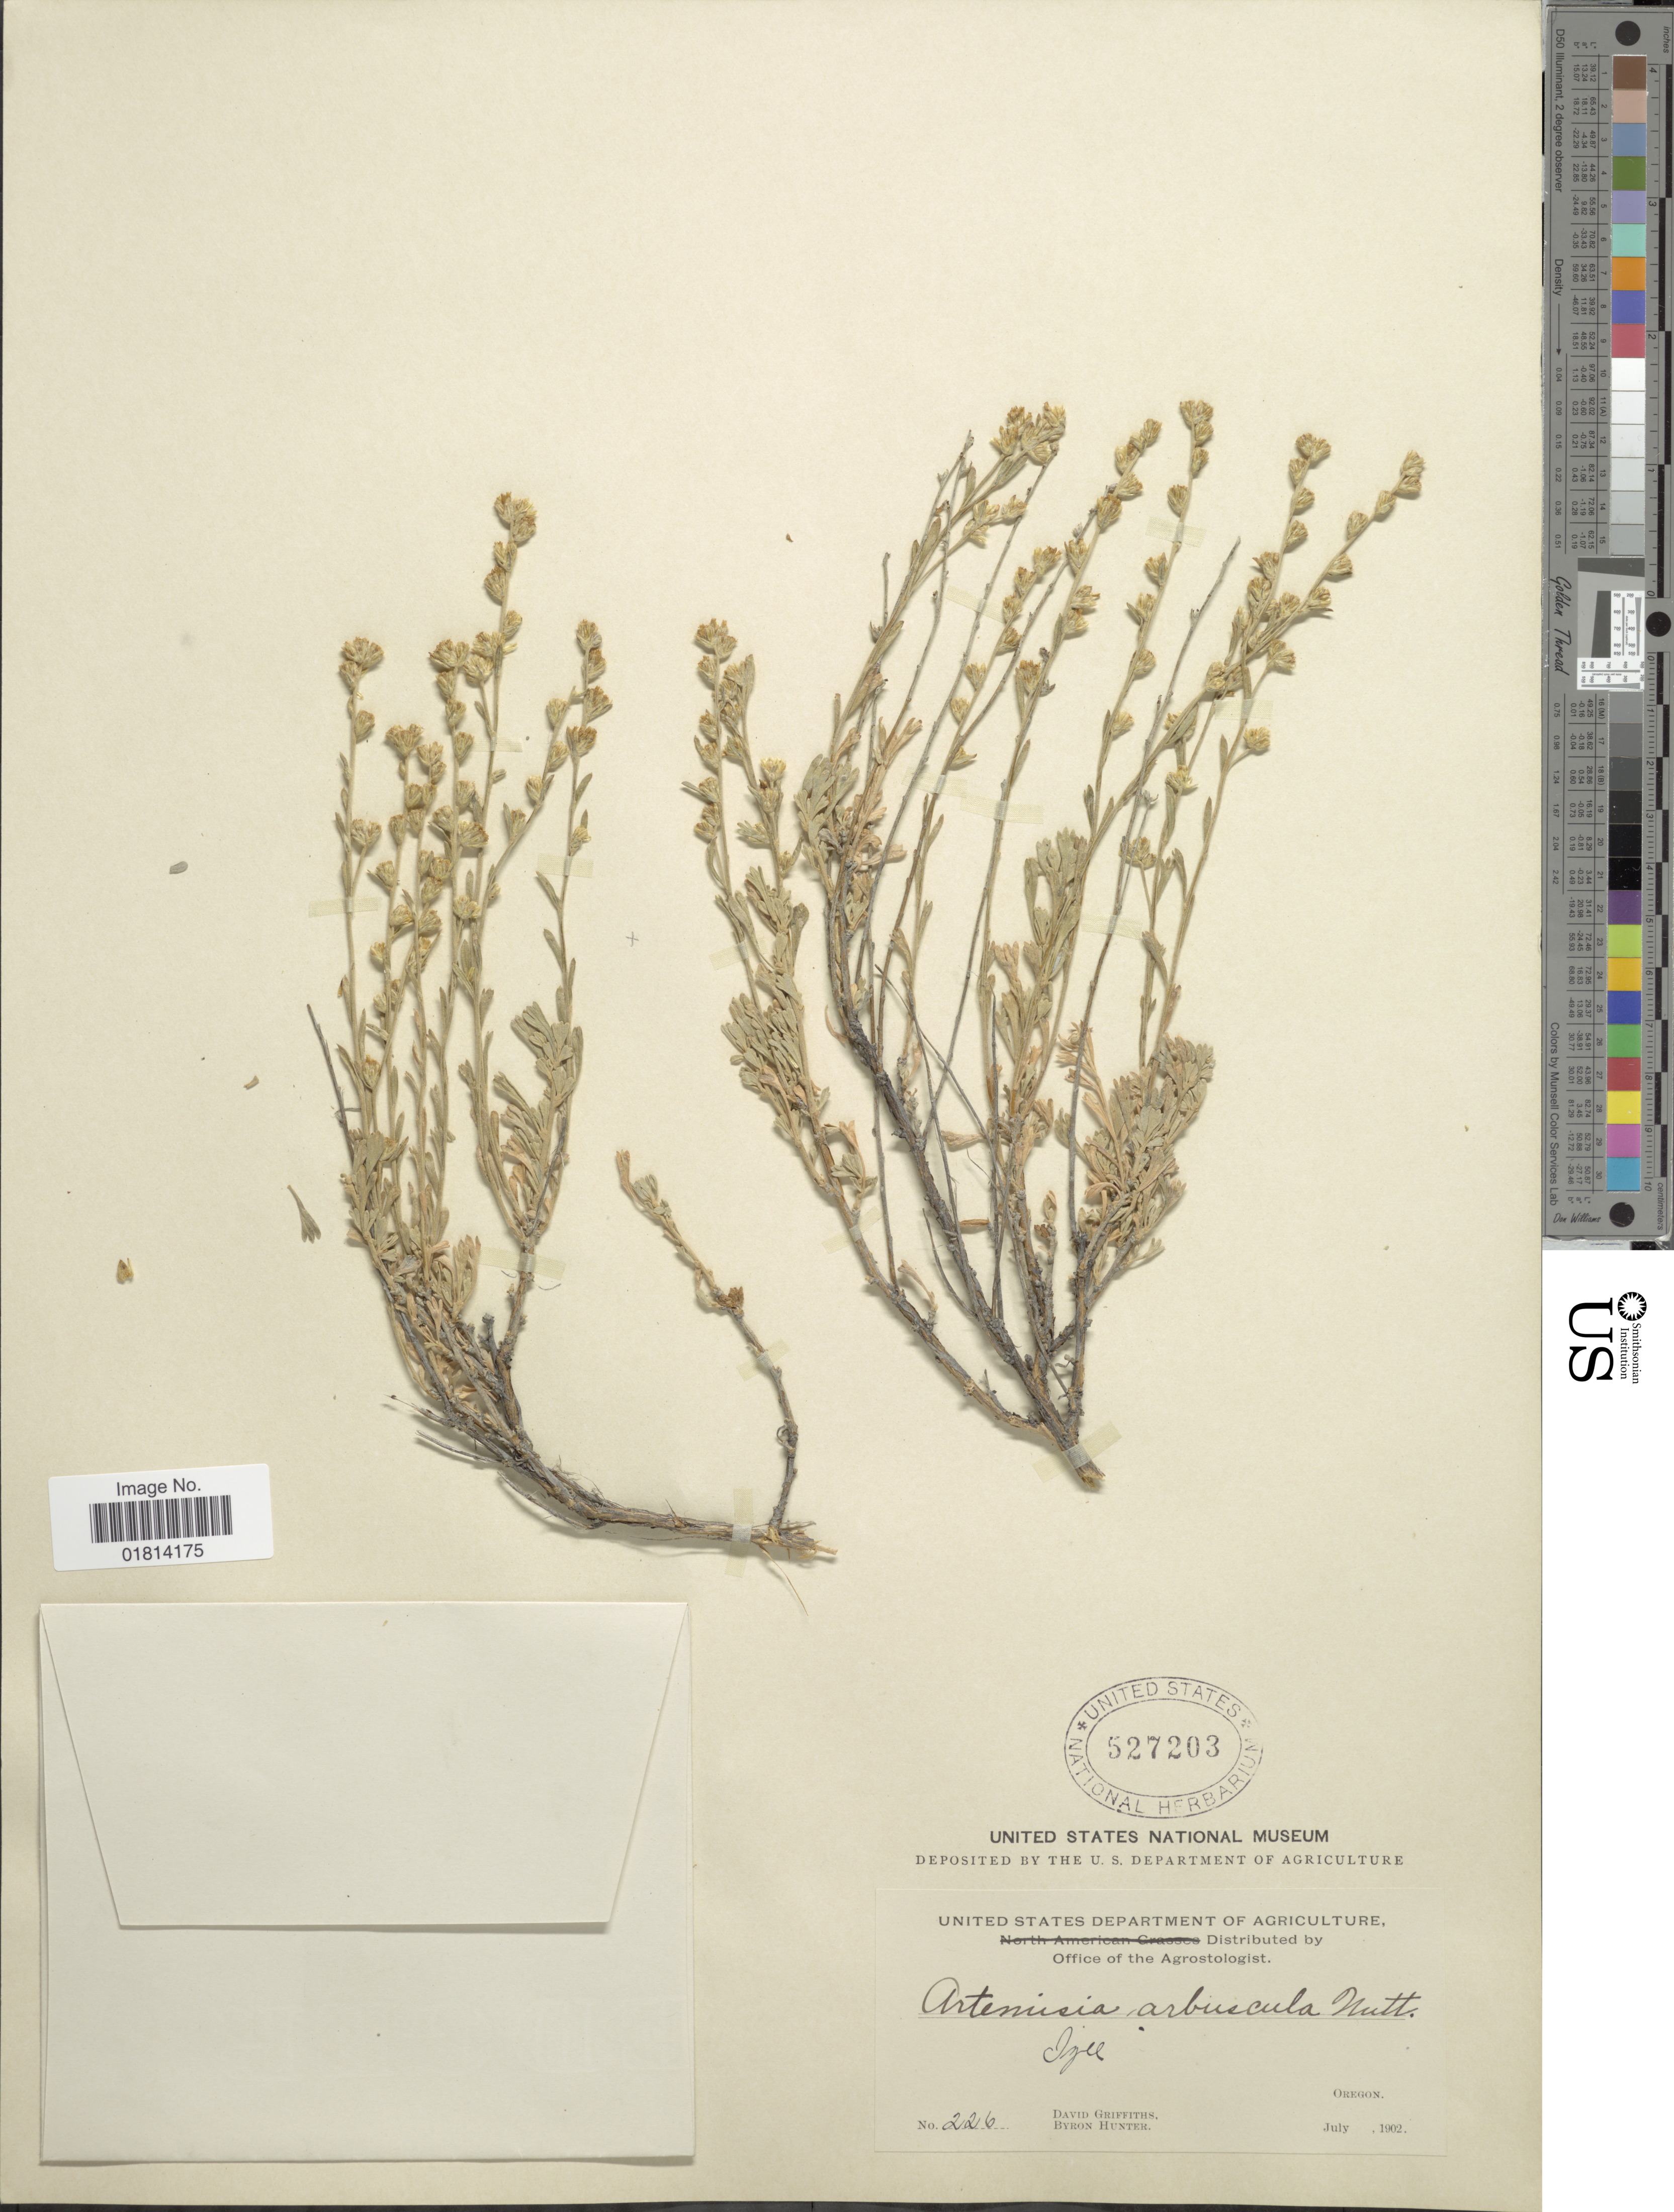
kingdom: Plantae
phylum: Tracheophyta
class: Magnoliopsida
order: Asterales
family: Asteraceae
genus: Artemisia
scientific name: Artemisia arbuscula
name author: Nutt.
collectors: D. Griffiths & B. Hunter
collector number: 226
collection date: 1902-07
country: United States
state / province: Oregon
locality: Izee, Oregon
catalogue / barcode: US 527203